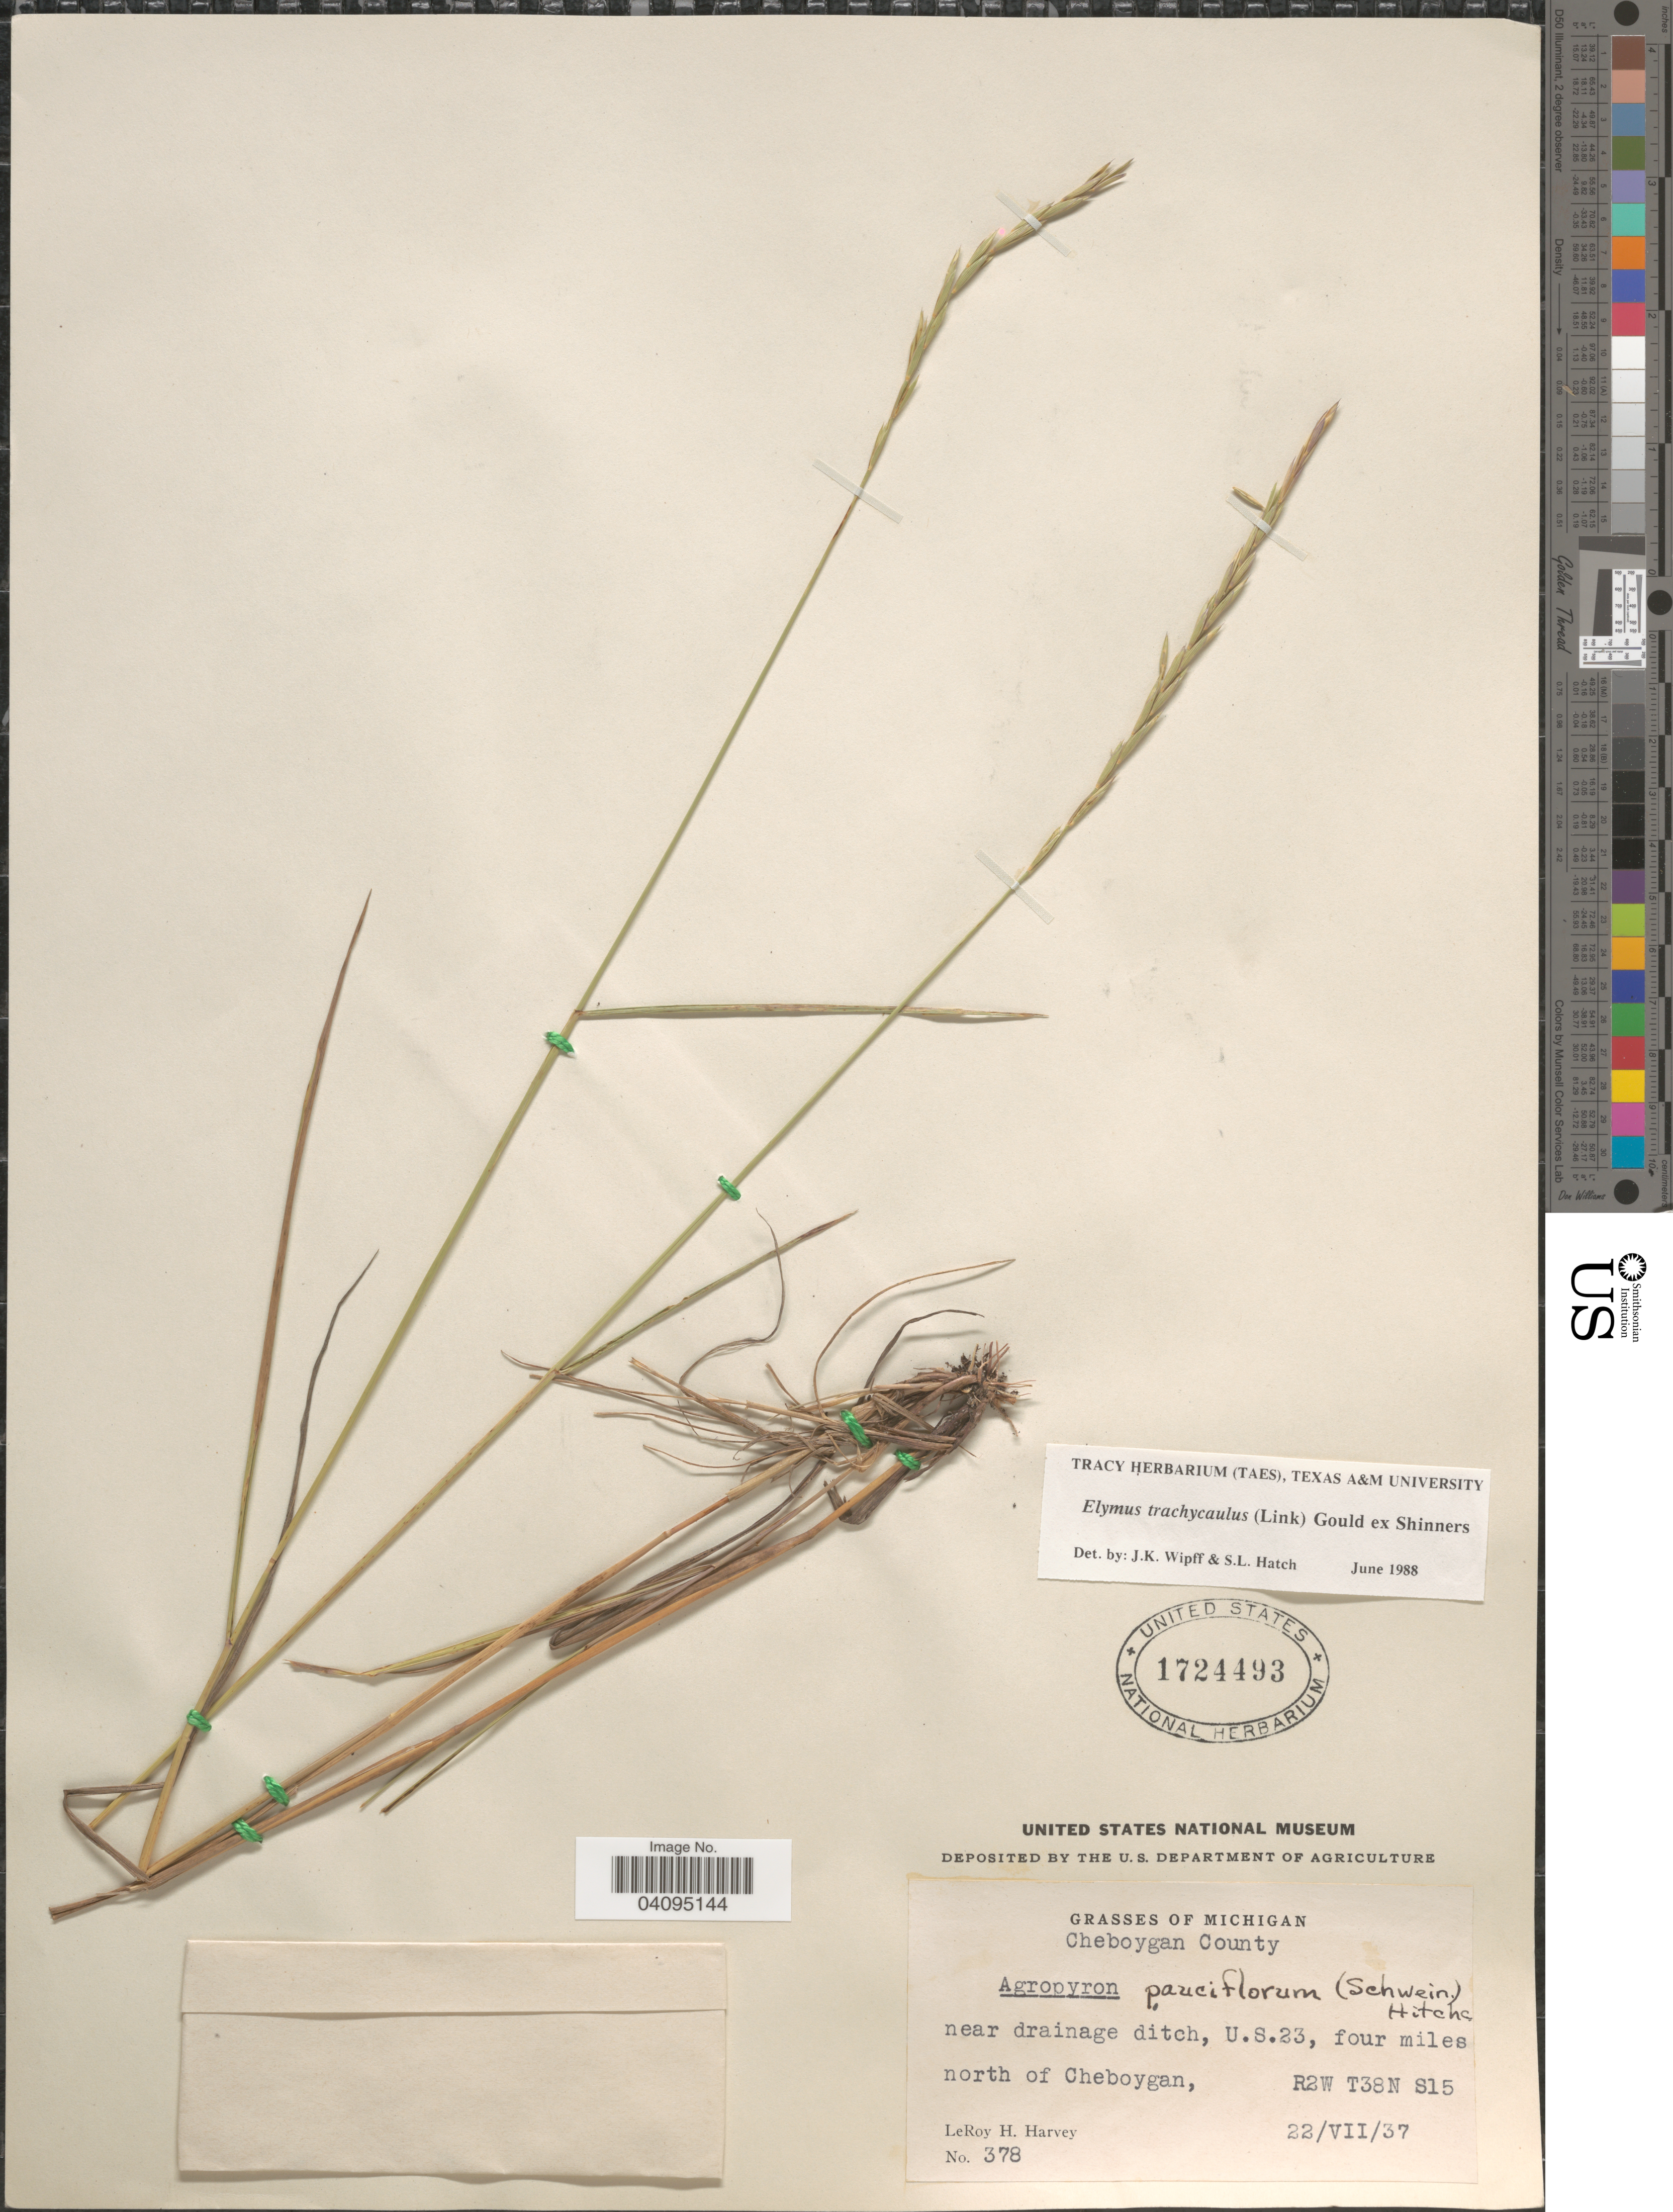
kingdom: Plantae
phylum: Tracheophyta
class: Liliopsida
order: Poales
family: Poaceae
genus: Elymus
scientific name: Elymus trachycaulus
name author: (Link) Gould ex Shinners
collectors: L. H. Harvey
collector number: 378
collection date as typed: Transcribed d/m/y: 22/7/37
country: United States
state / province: Michigan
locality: Cheboygan County. Near drainage ditch, U.S. 23, four miles north of Cheboygan, R2W T38N S15.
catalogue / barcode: US 1724493